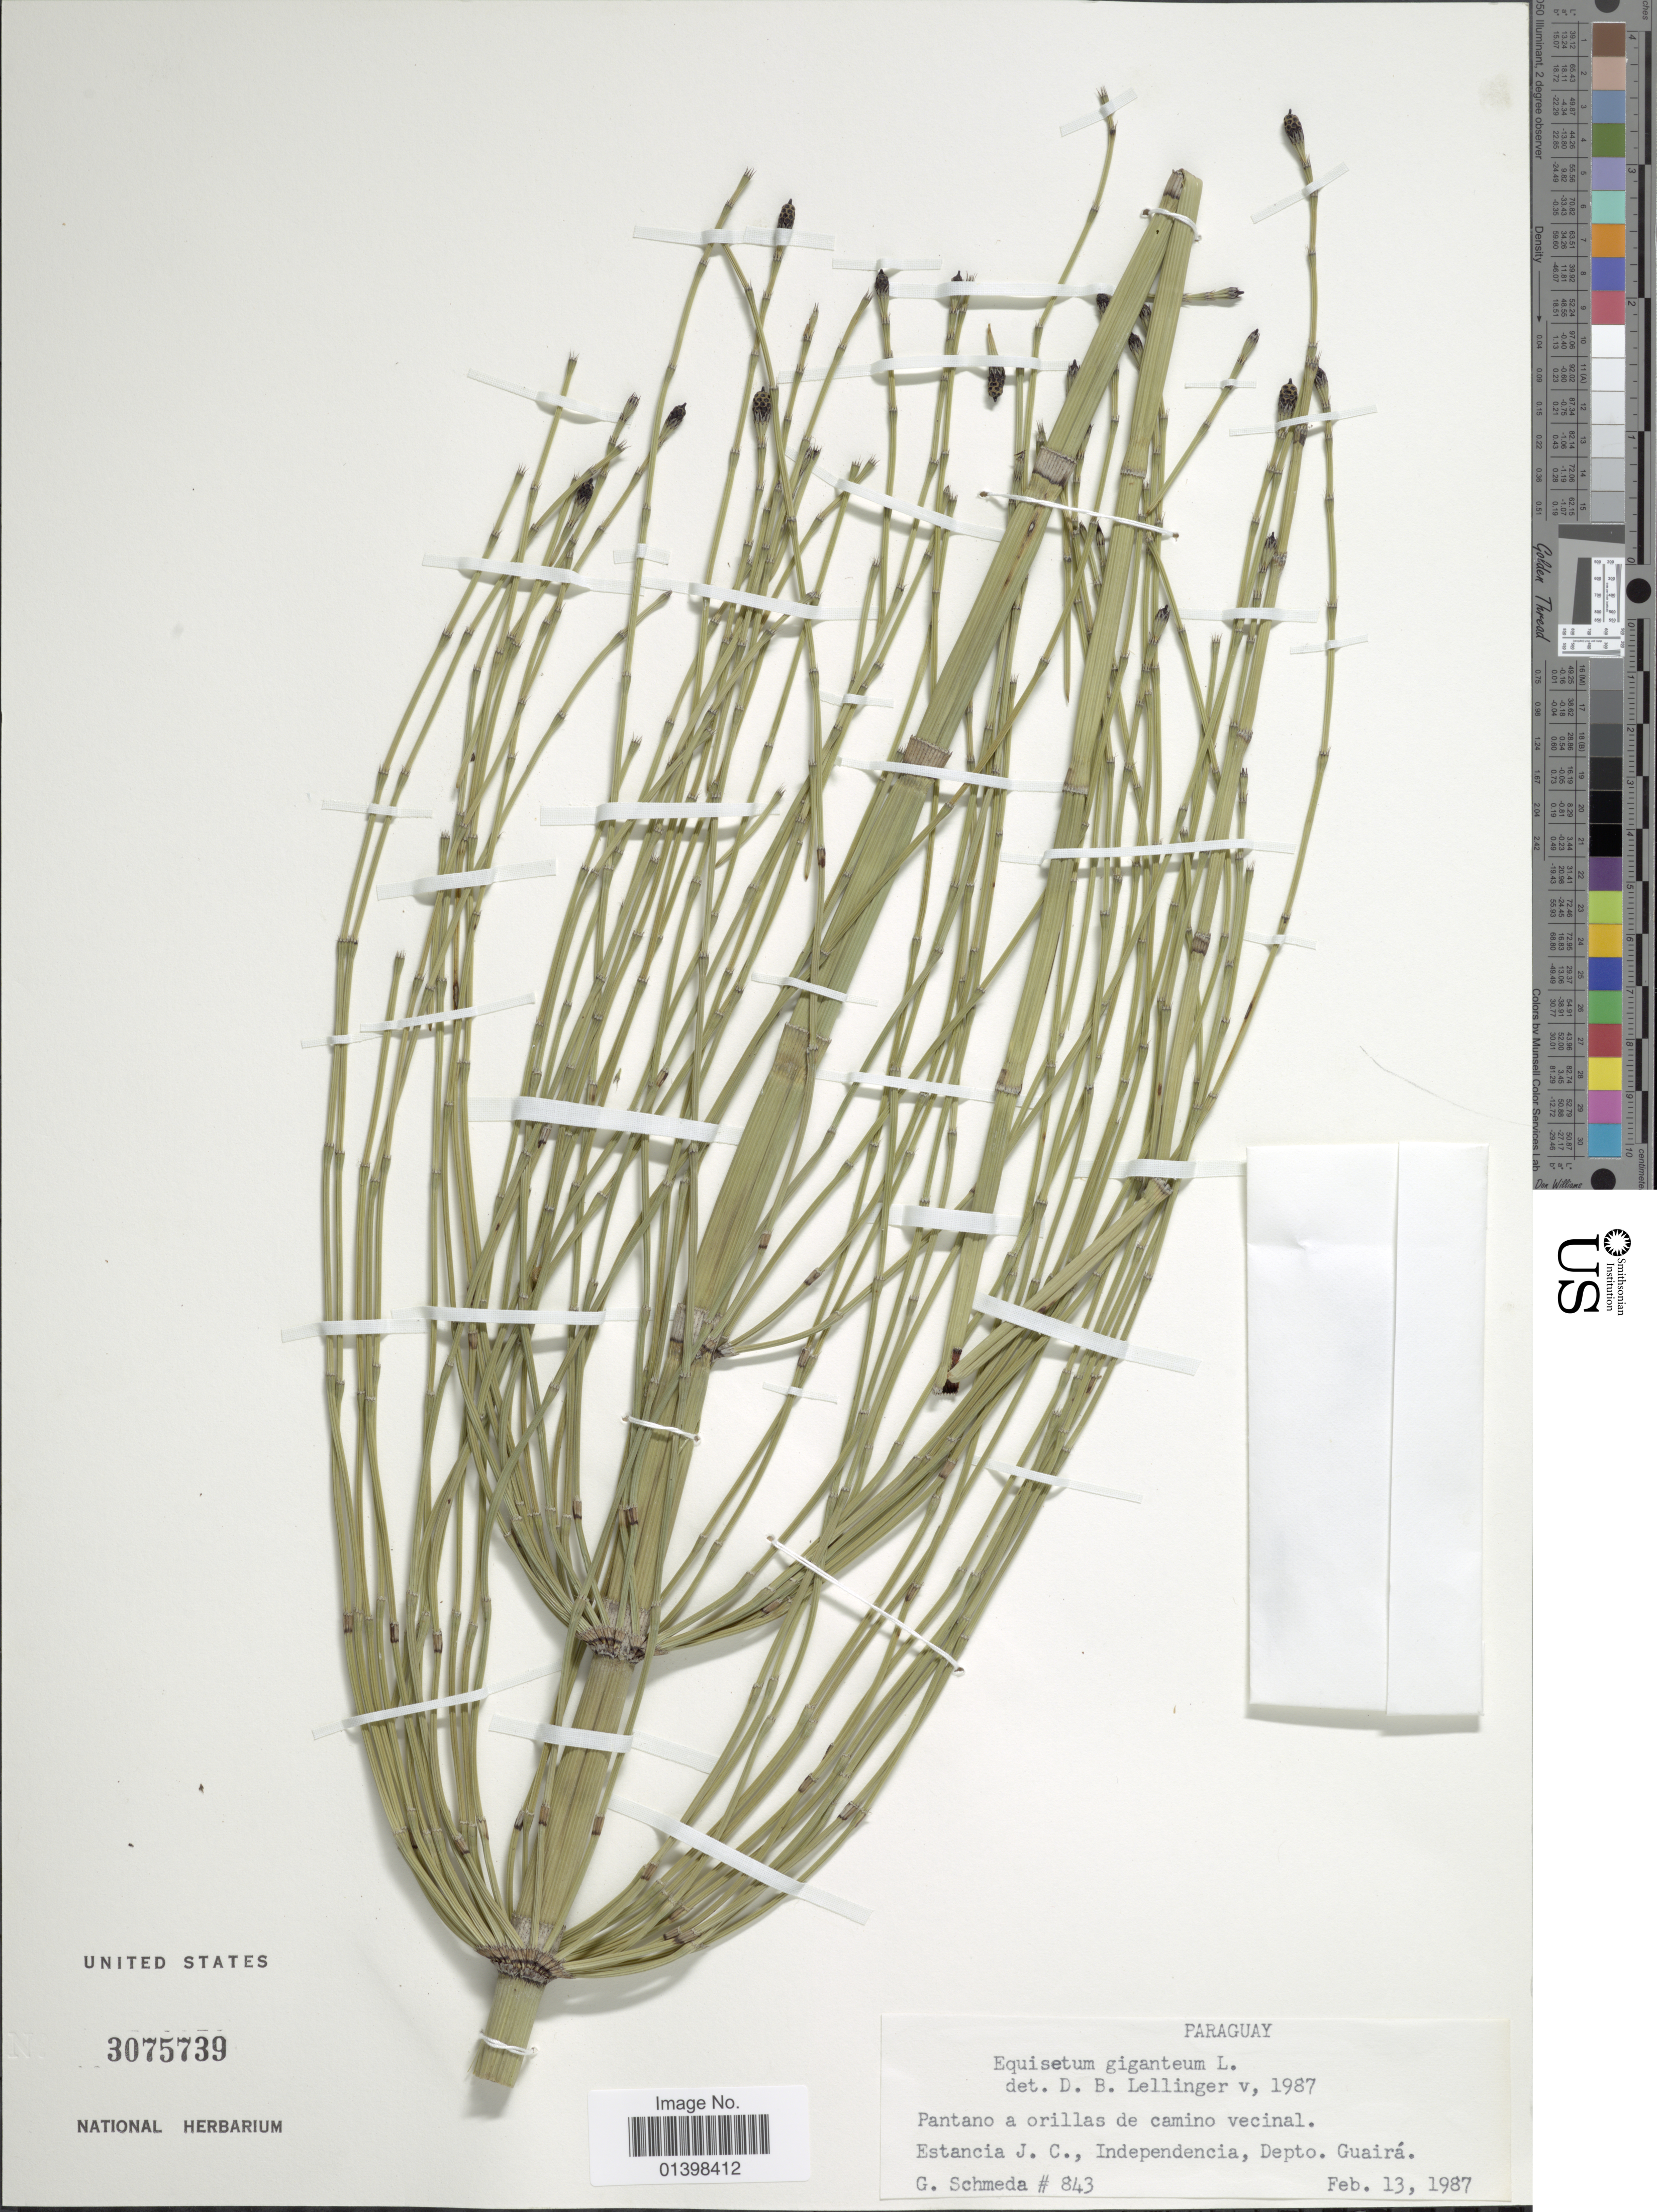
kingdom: Plantae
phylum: Tracheophyta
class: Polypodiopsida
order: Equisetales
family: Equisetaceae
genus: Equisetum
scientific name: Equisetum giganteum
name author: L.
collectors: G. Schmeda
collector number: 843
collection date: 1987-02-13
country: Paraguay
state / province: Guaira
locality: Estancia J.C., Independencia, Depto Guairá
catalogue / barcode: US 3075739